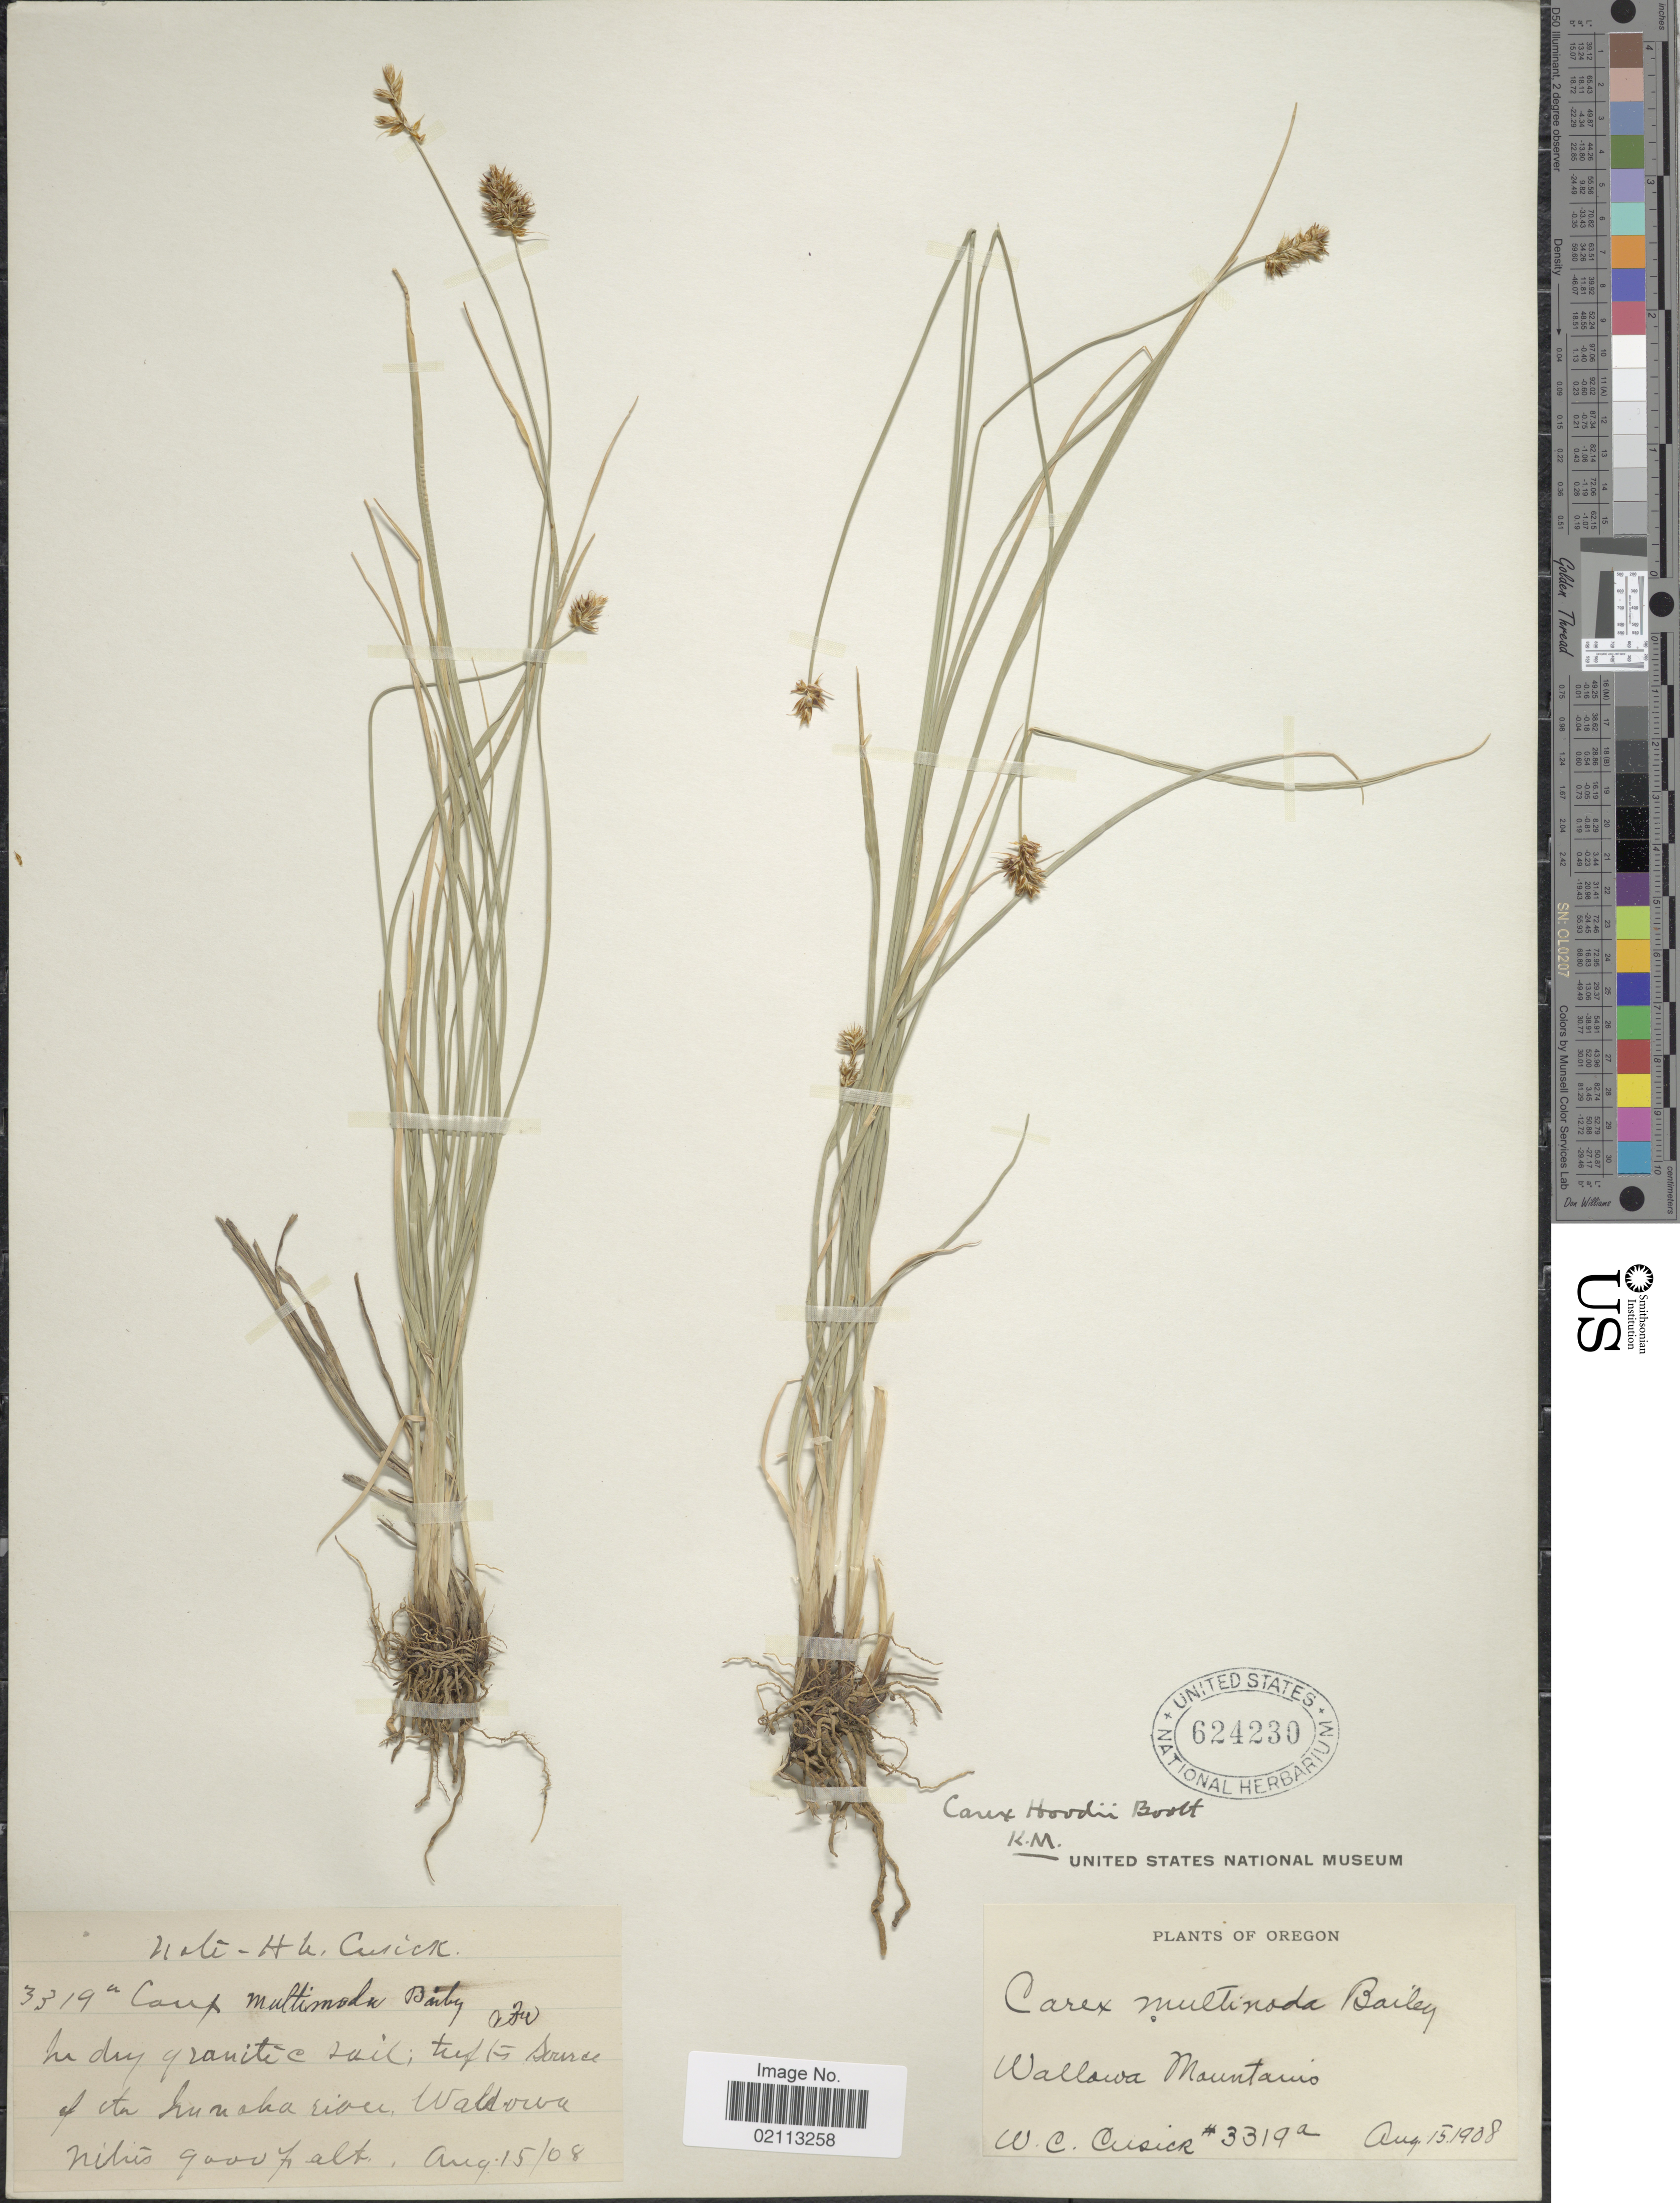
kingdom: Plantae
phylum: Tracheophyta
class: Liliopsida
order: Poales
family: Cyperaceae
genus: Carex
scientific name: Carex hoodii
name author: Boott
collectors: W. C. Cusick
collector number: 3319A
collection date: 1908-08-15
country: United States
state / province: Oregon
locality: Source of the Imnaha River, Wallowa Mountains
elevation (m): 2743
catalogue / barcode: US 624230